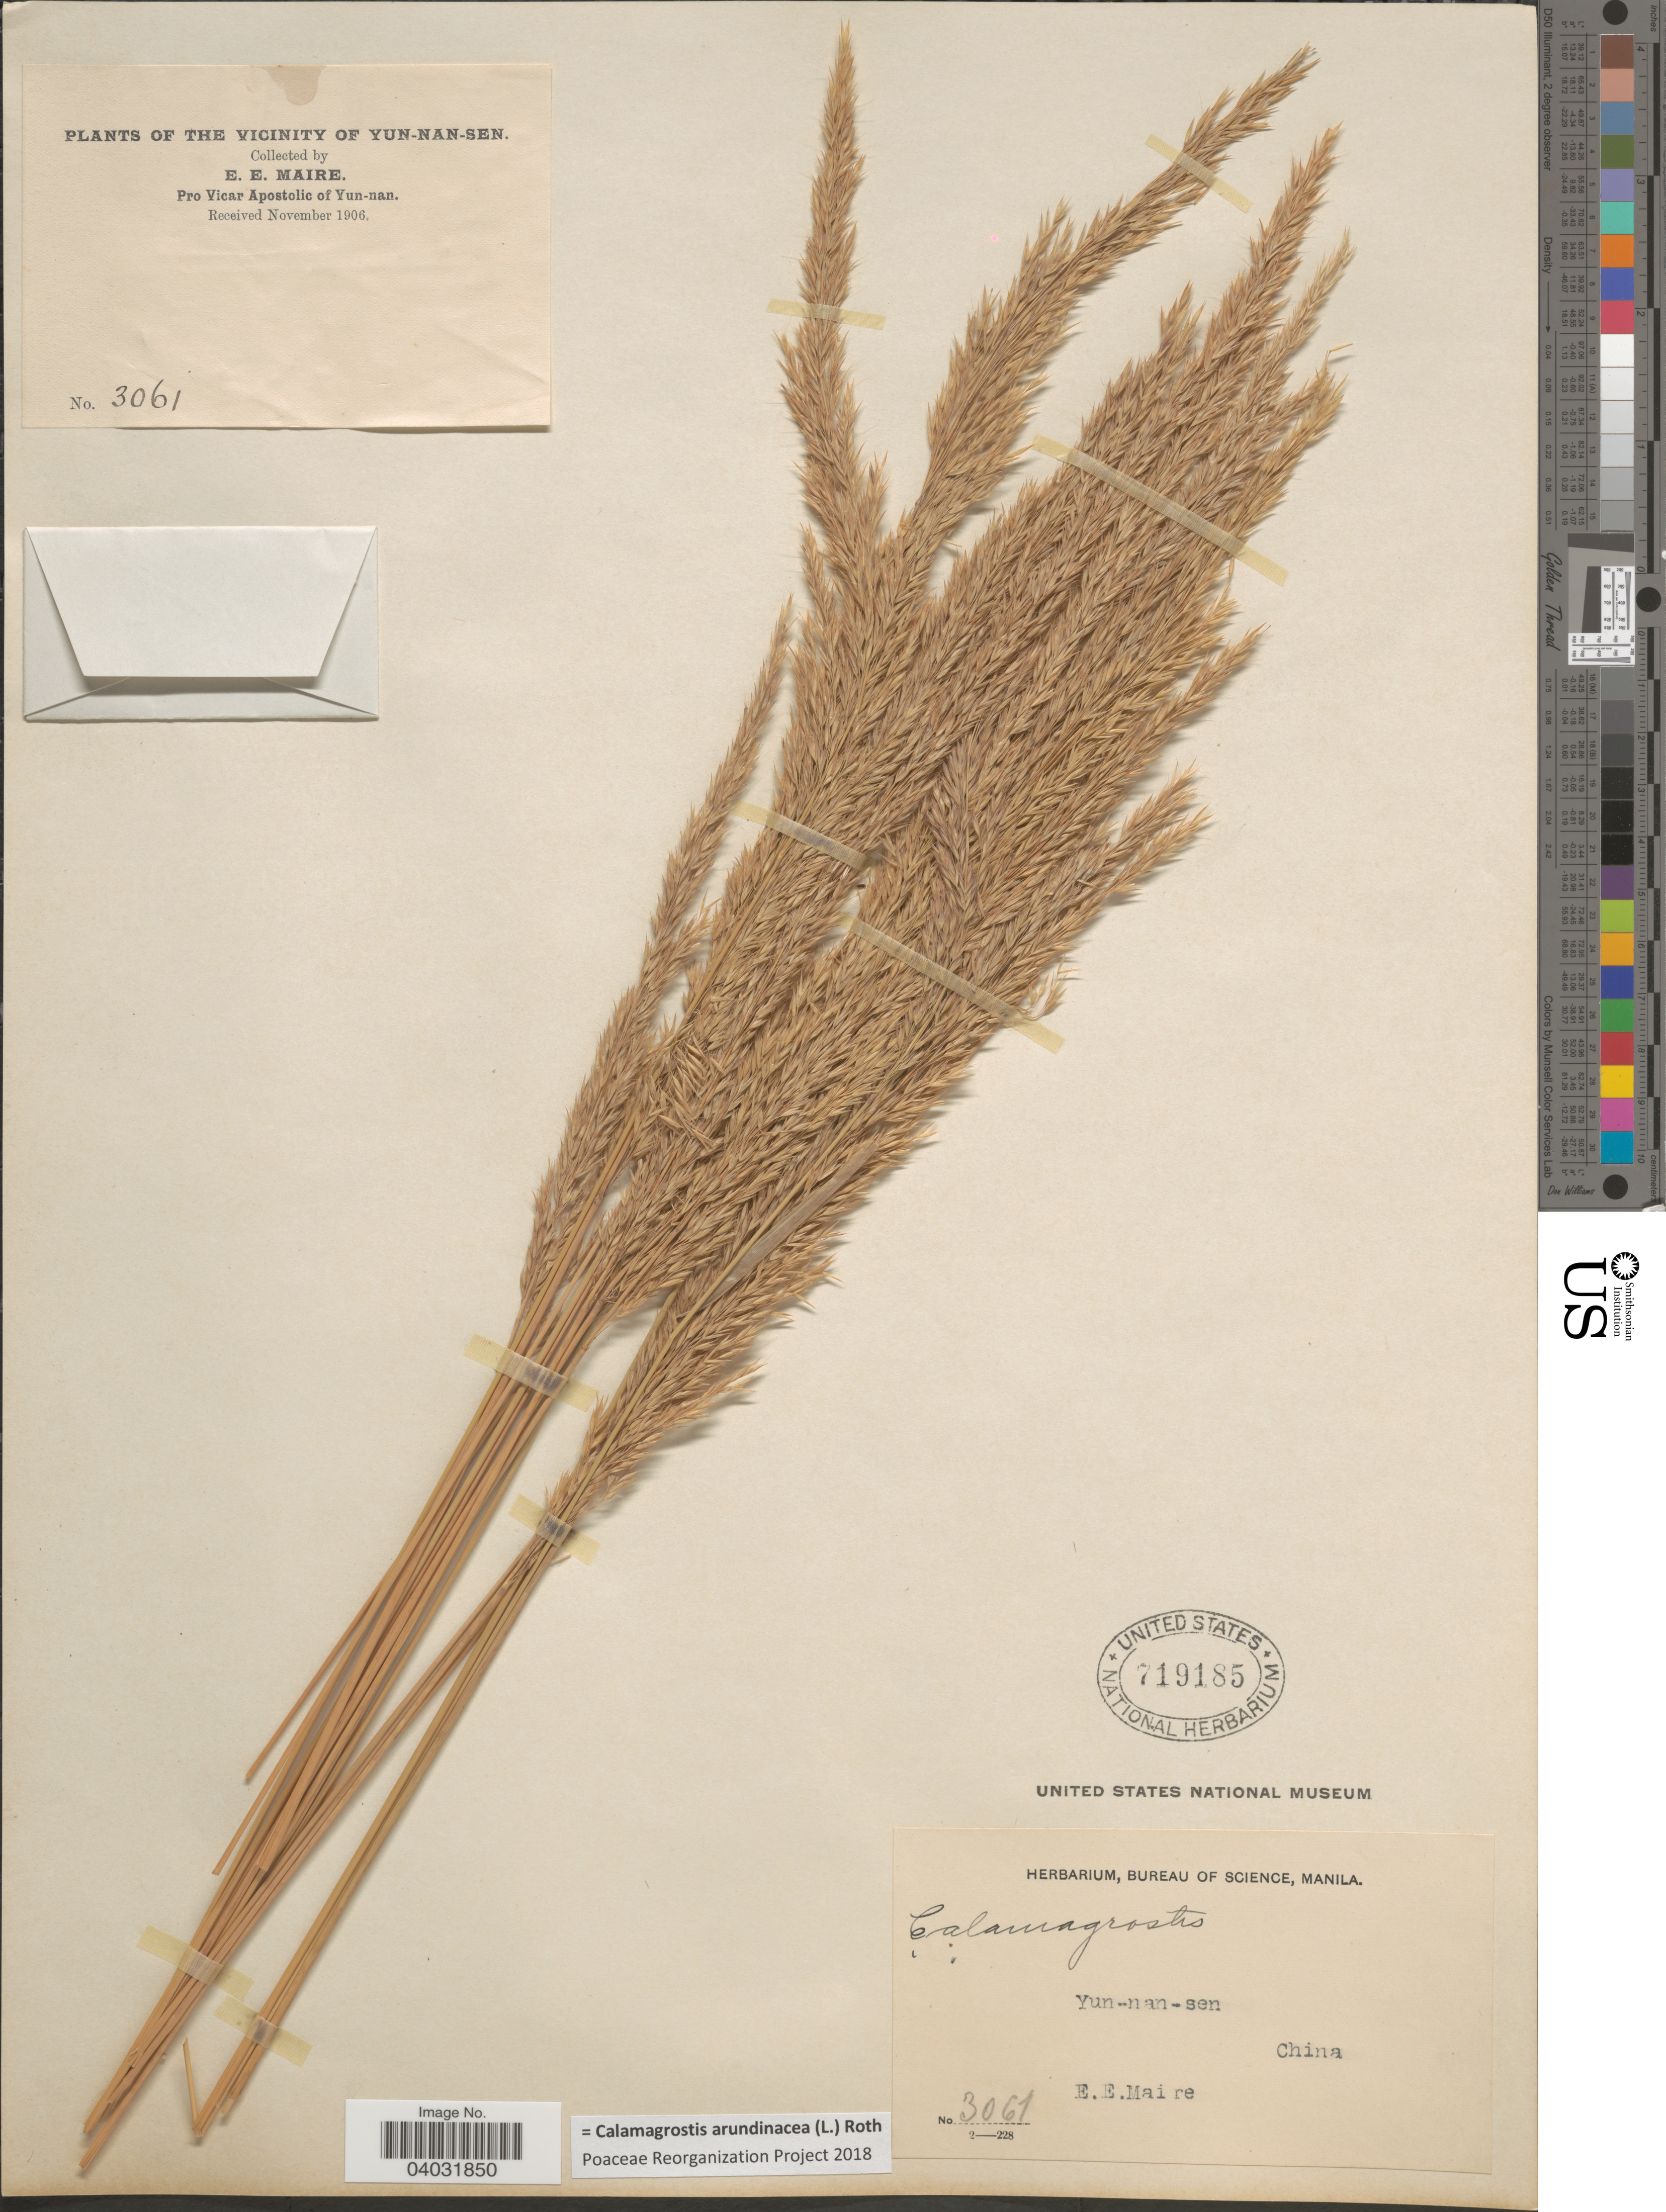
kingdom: Plantae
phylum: Tracheophyta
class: Liliopsida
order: Poales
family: Poaceae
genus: Calamagrostis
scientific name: Calamagrostis arundinacea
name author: (L.) Roth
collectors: E. E. Maire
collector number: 3061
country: China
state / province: Yunnan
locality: Yun-nan-sen.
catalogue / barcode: US 719185